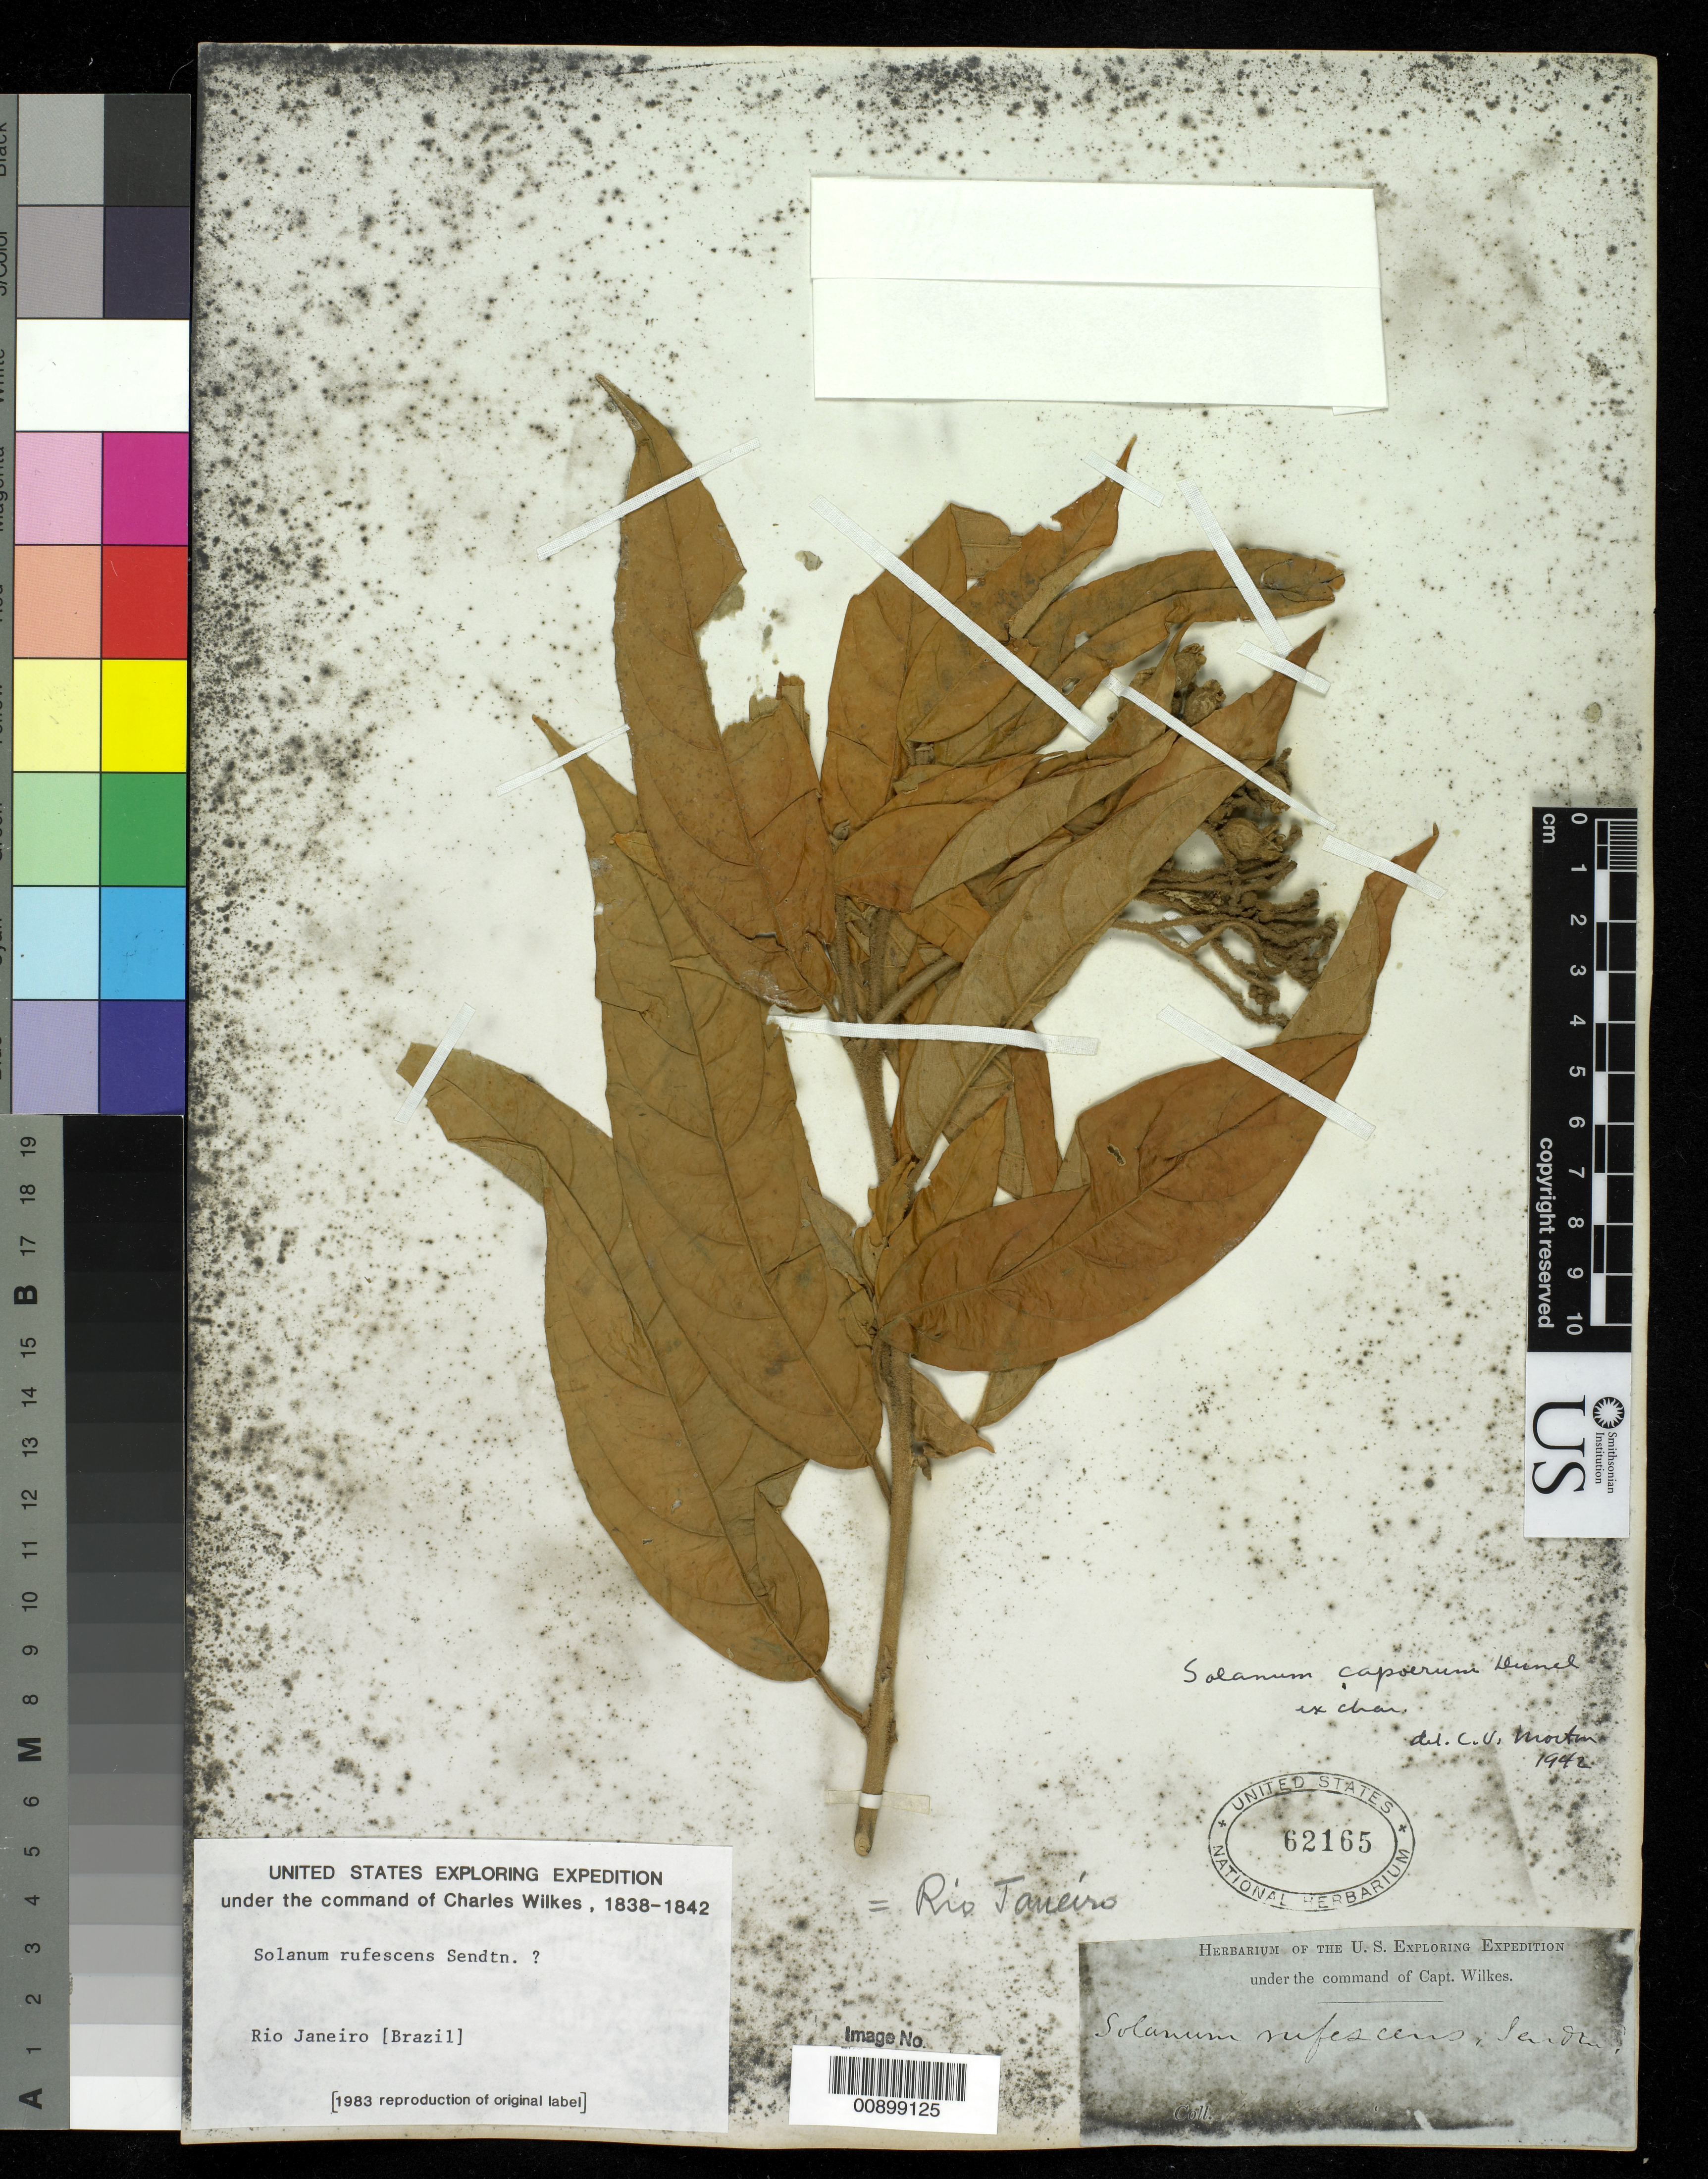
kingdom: Plantae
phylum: Tracheophyta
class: Magnoliopsida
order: Solanales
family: Solanaceae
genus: Solanum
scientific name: Solanum capoerum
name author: Dunal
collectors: Wilkes Explor. Exped.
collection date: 1838/1842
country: Brazil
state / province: Rio de Janeiro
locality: Rio Janeiro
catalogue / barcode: US 62165